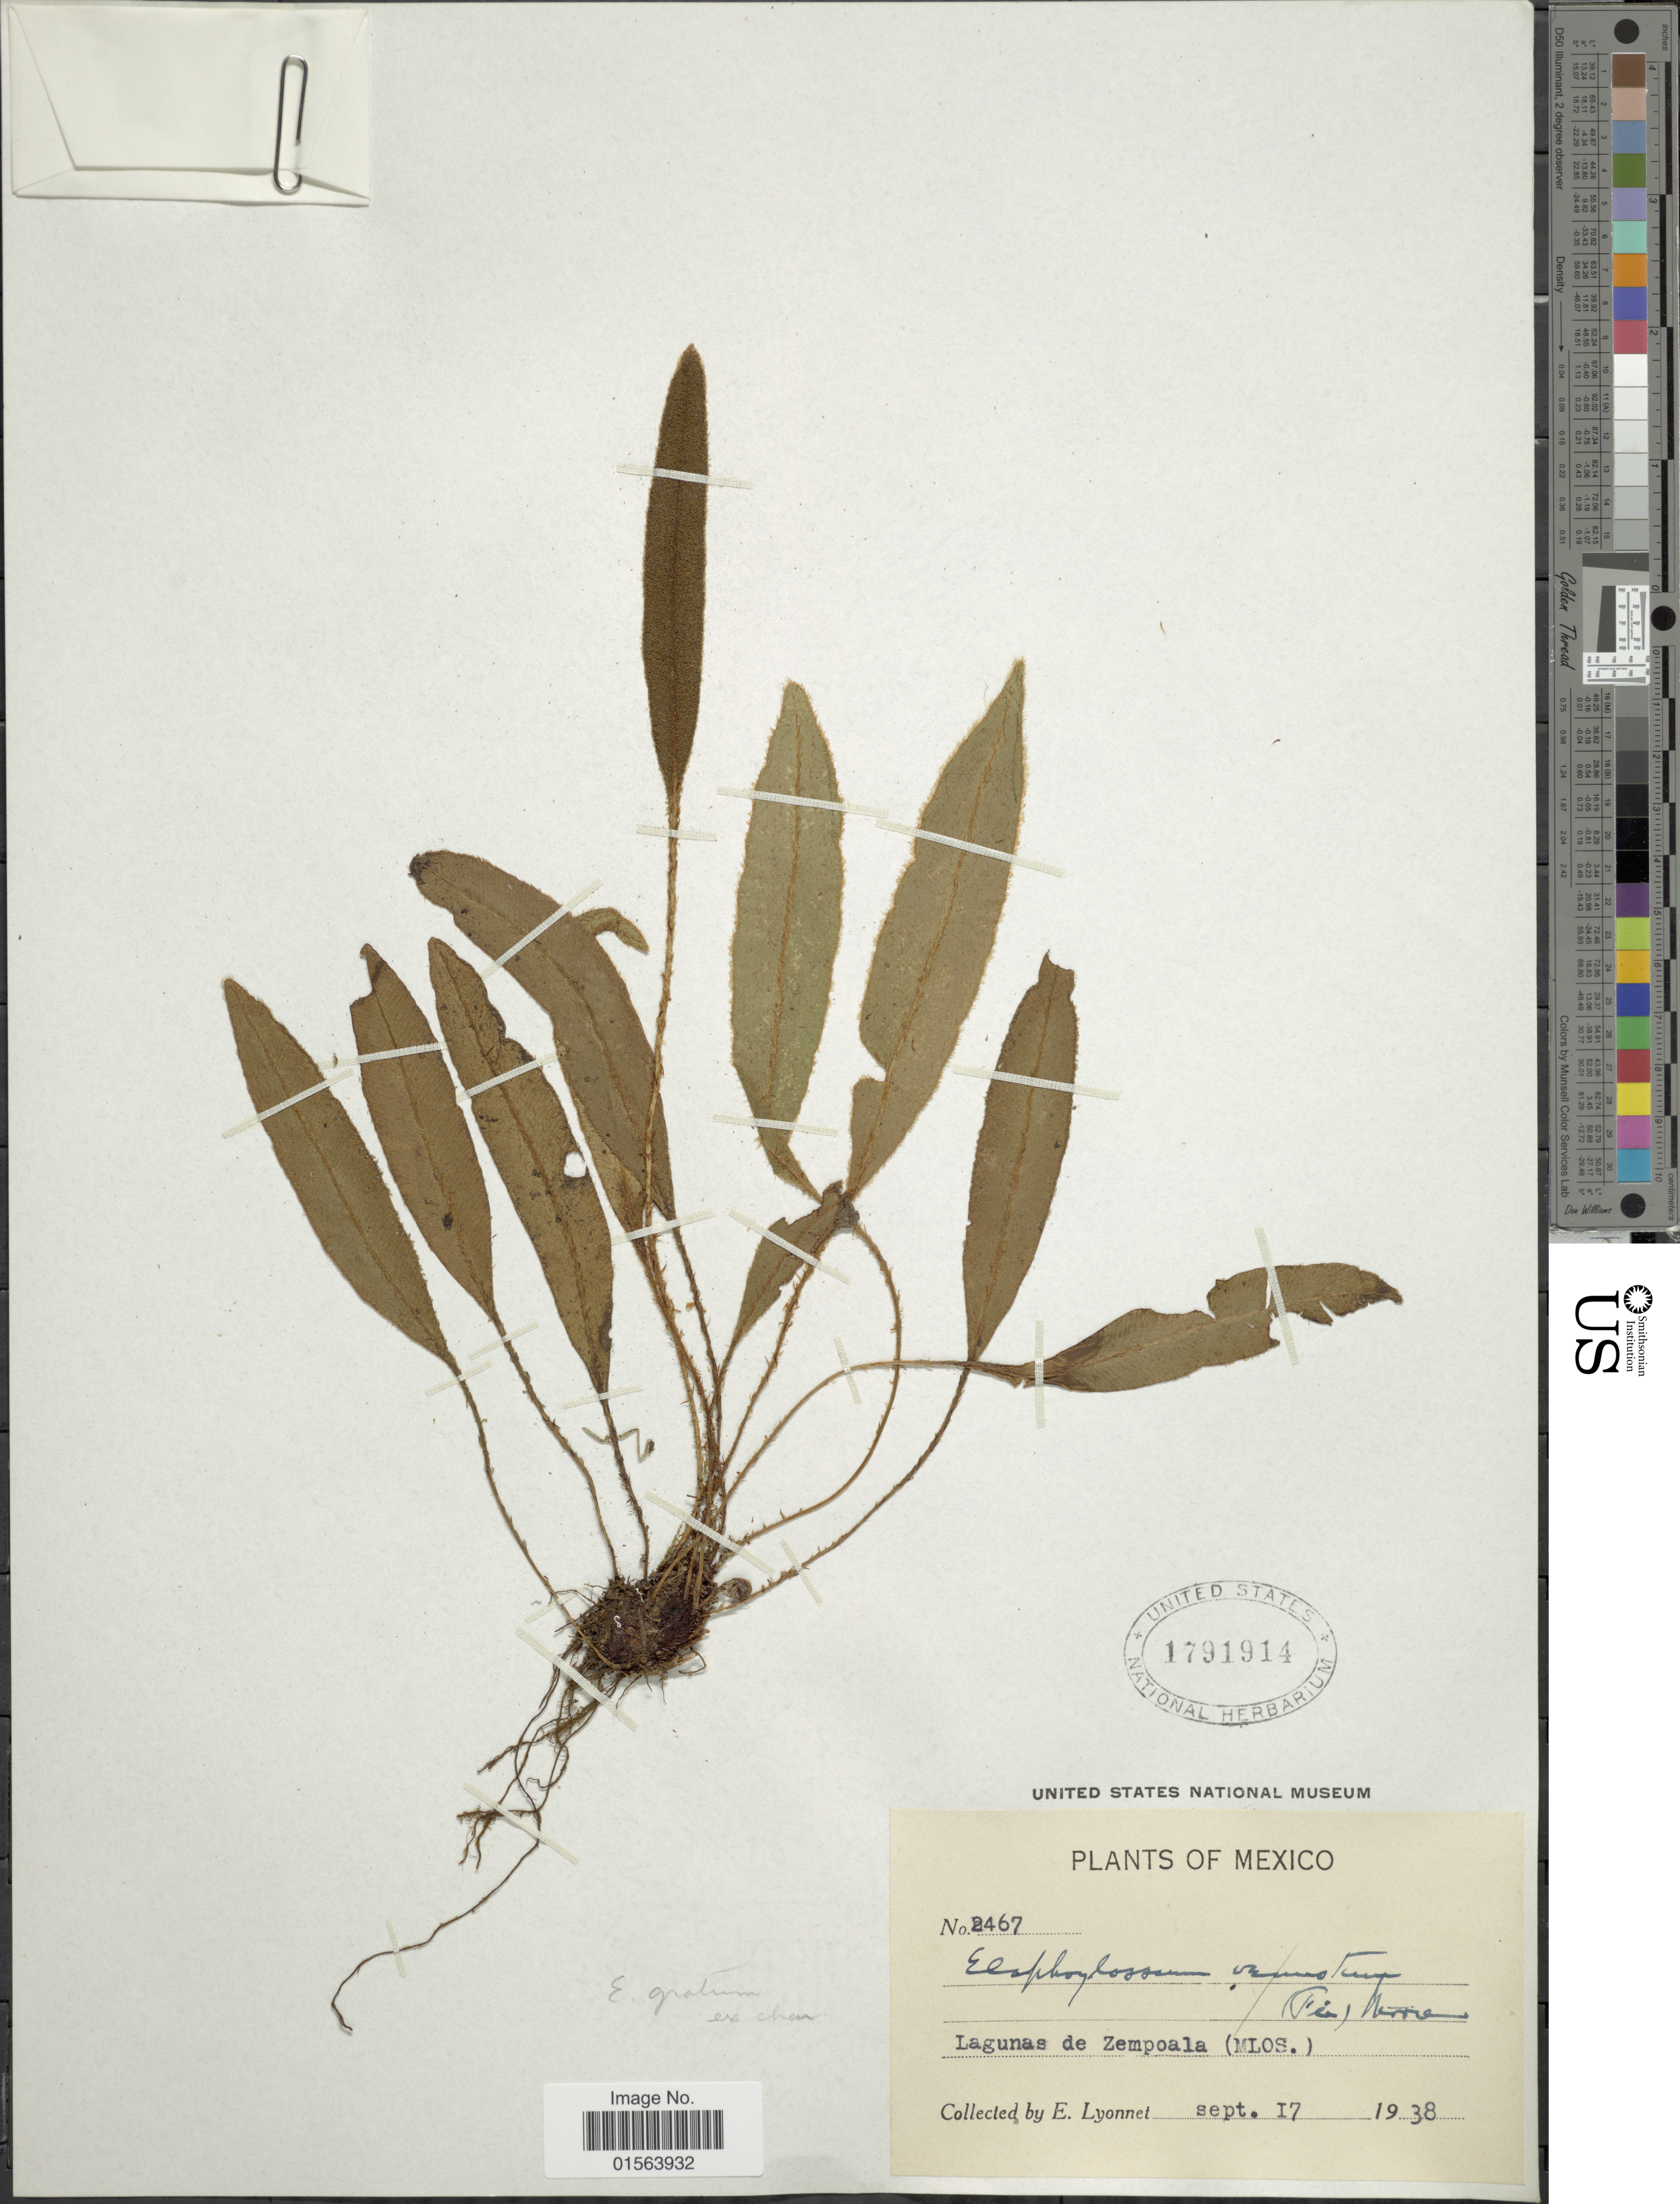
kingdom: Plantae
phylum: Tracheophyta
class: Polypodiopsida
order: Polypodiales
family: Dryopteridaceae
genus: Elaphoglossum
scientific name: Elaphoglossum gratum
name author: (Fée) T. Moore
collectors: E. Lyonnet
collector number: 2467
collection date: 1938-09-17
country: Mexico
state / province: Morelos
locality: Lagunas de Zampoala (Mlos)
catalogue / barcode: US 1791914